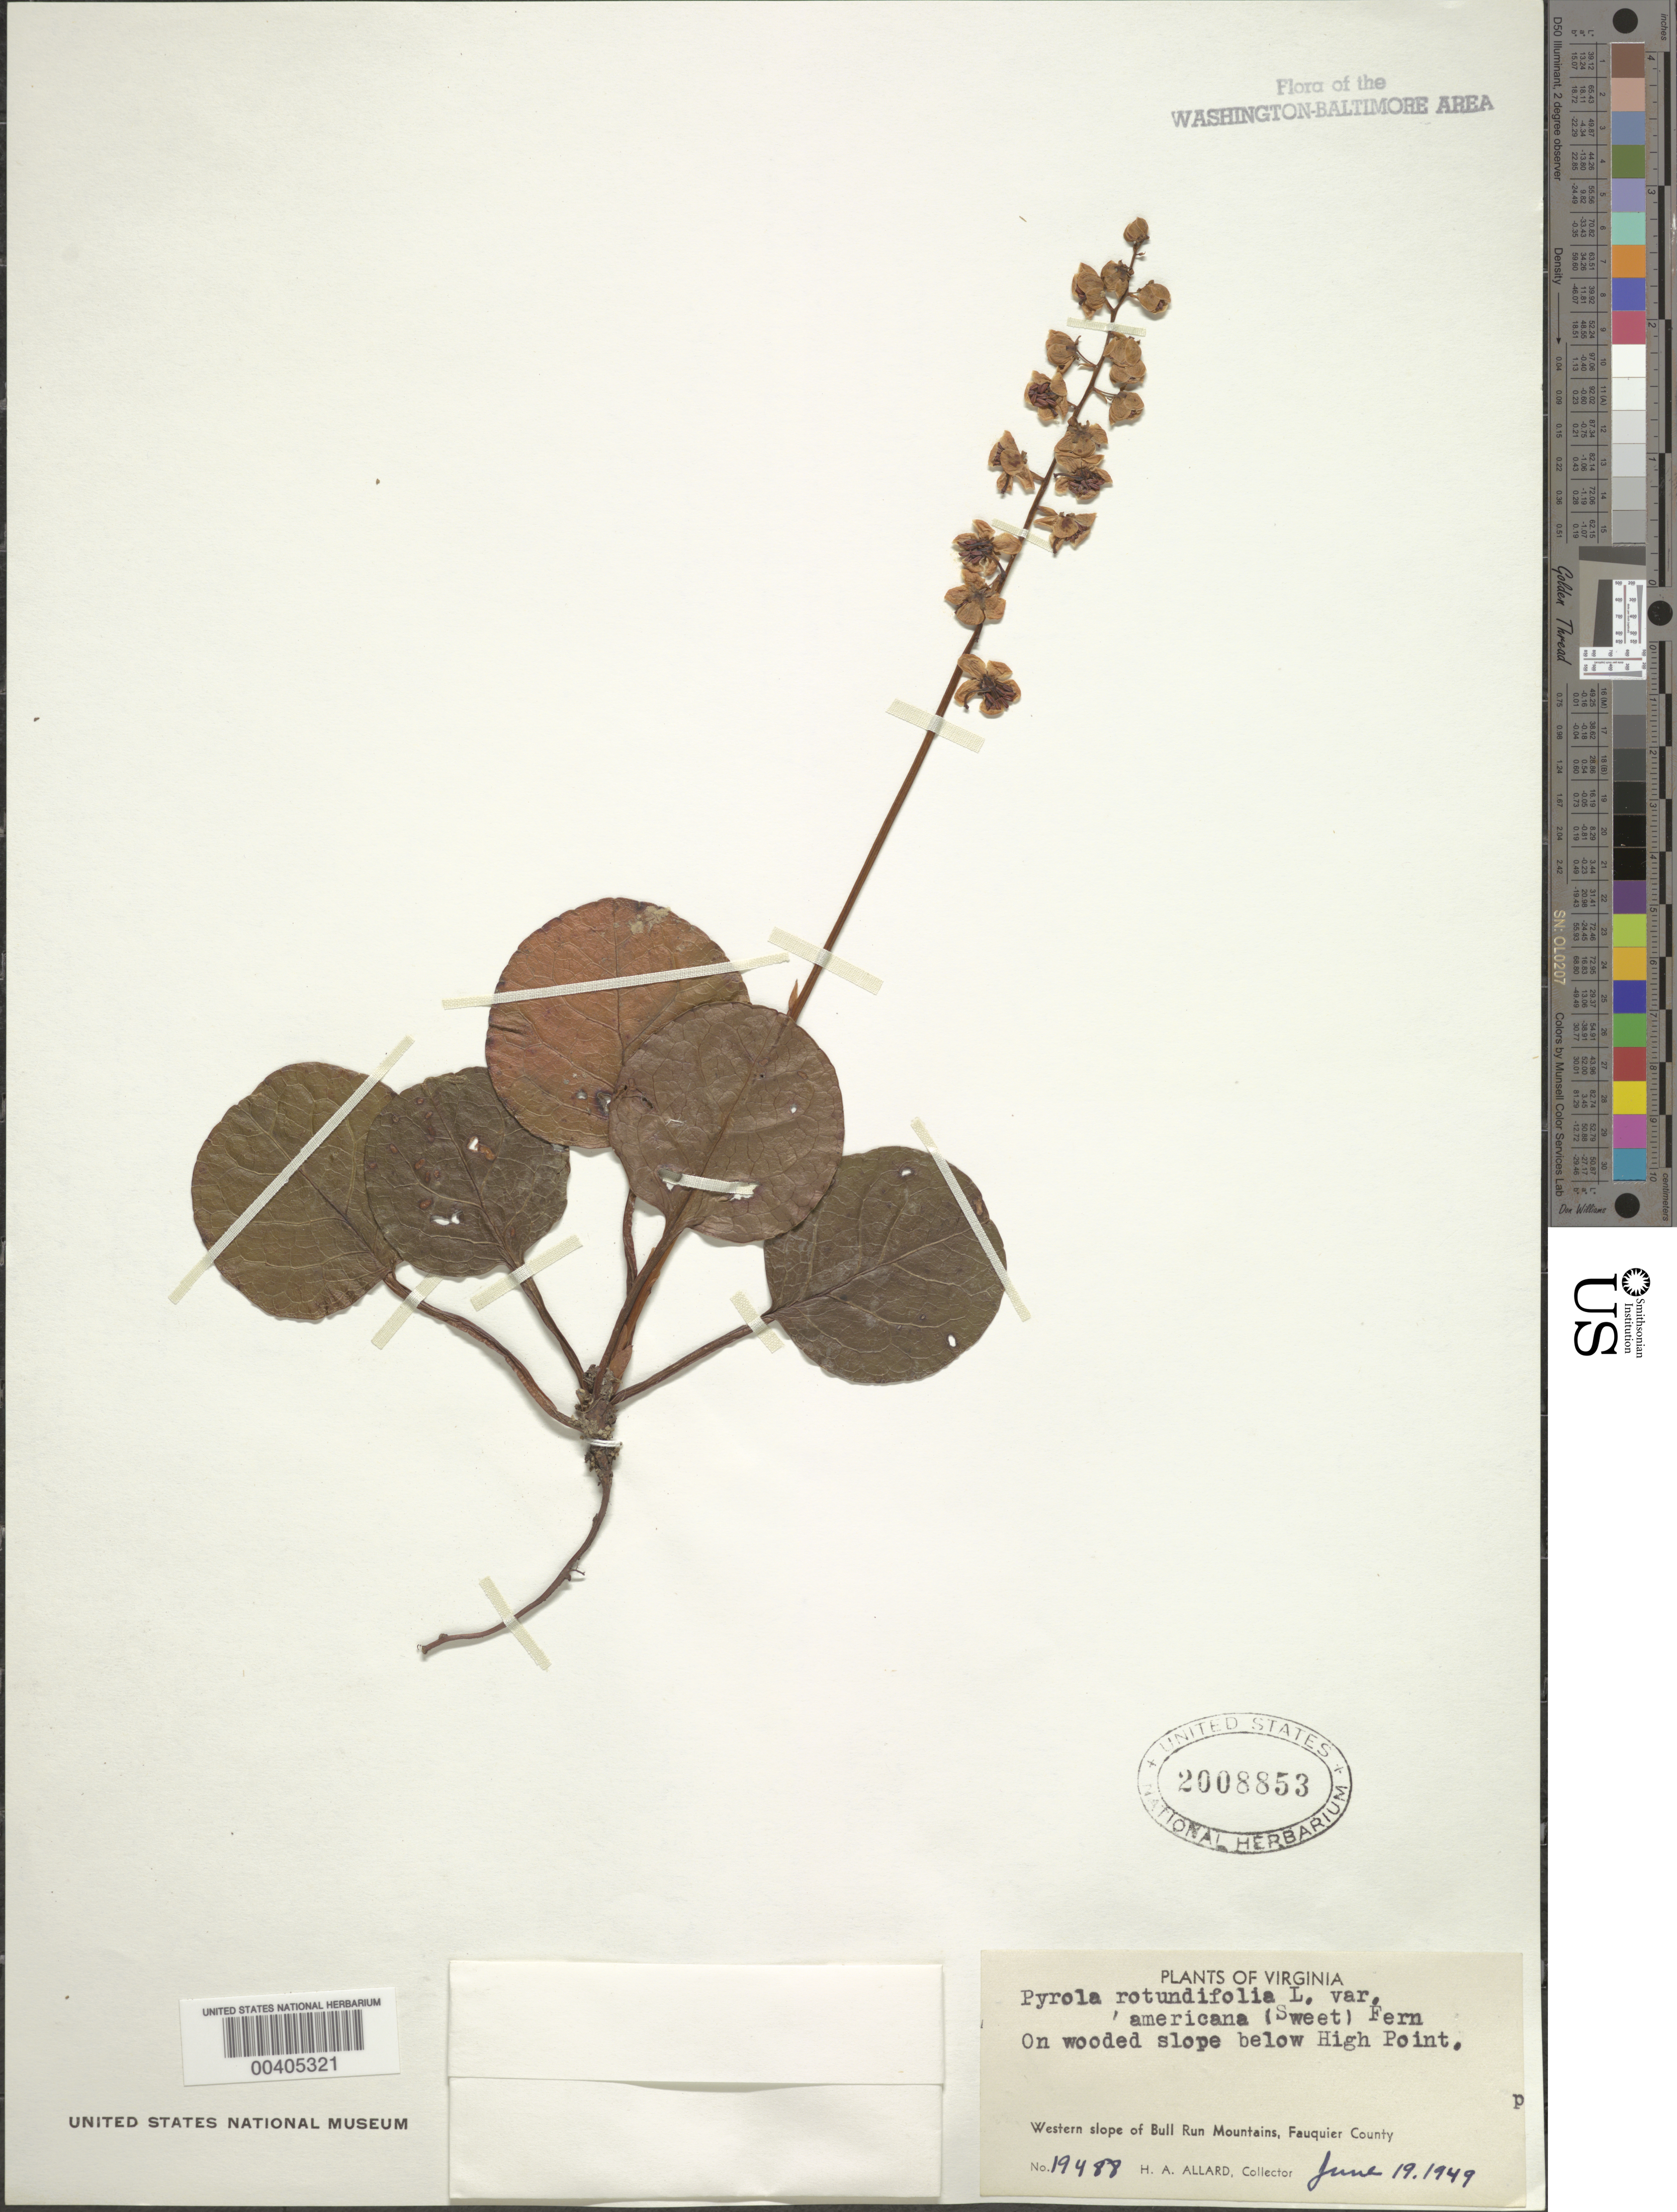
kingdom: Plantae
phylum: Tracheophyta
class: Magnoliopsida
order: Ericales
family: Ericaceae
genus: Pyrola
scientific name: Pyrola rotundifolia var. americana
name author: L.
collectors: H. A. Allard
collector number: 19488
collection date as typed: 19 Jun 1949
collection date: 1949-06-19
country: United States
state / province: Virginia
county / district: Fauquier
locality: Below High Point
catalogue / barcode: US 2008853